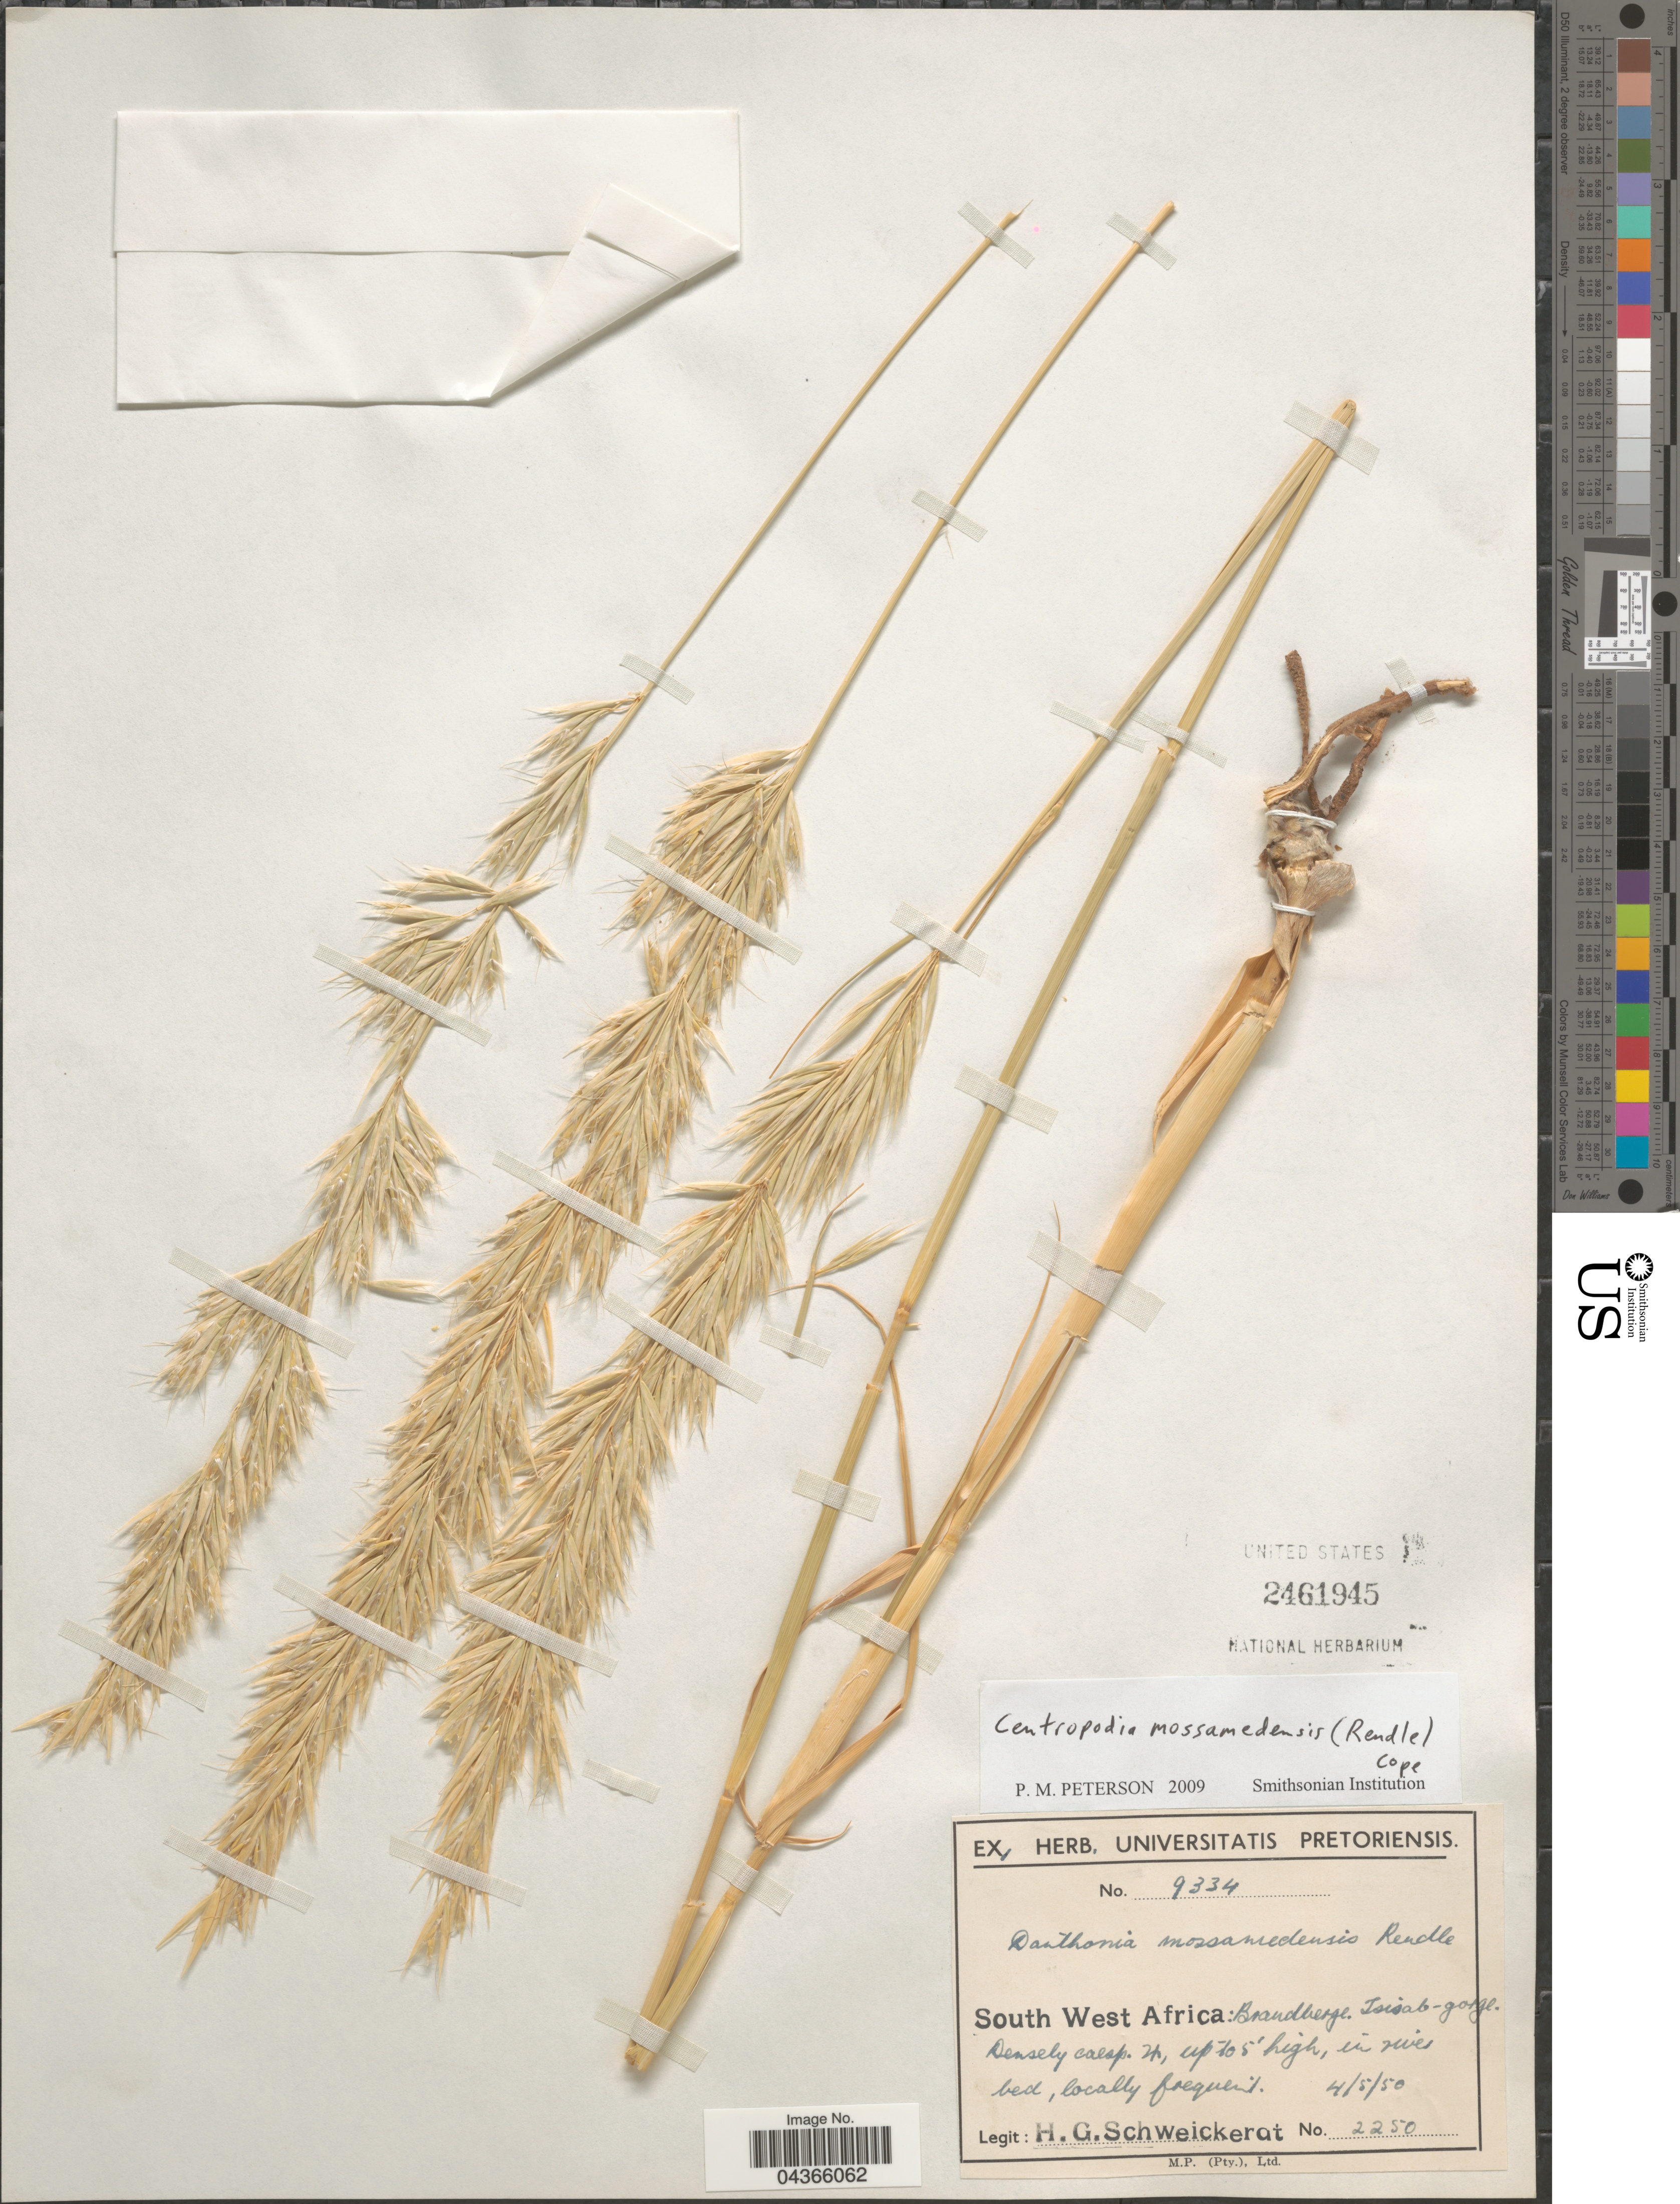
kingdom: Plantae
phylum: Tracheophyta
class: Liliopsida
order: Poales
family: Poaceae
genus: Centropodia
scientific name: Centropodia mossamedensis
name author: (Rendle) Cope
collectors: H. Schweickerdt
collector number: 2250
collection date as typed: Transcribed d/m/y: 4/5/50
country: Namibia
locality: South West Africa: Brandberge. Isisab-gorge.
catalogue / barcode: US 2461945